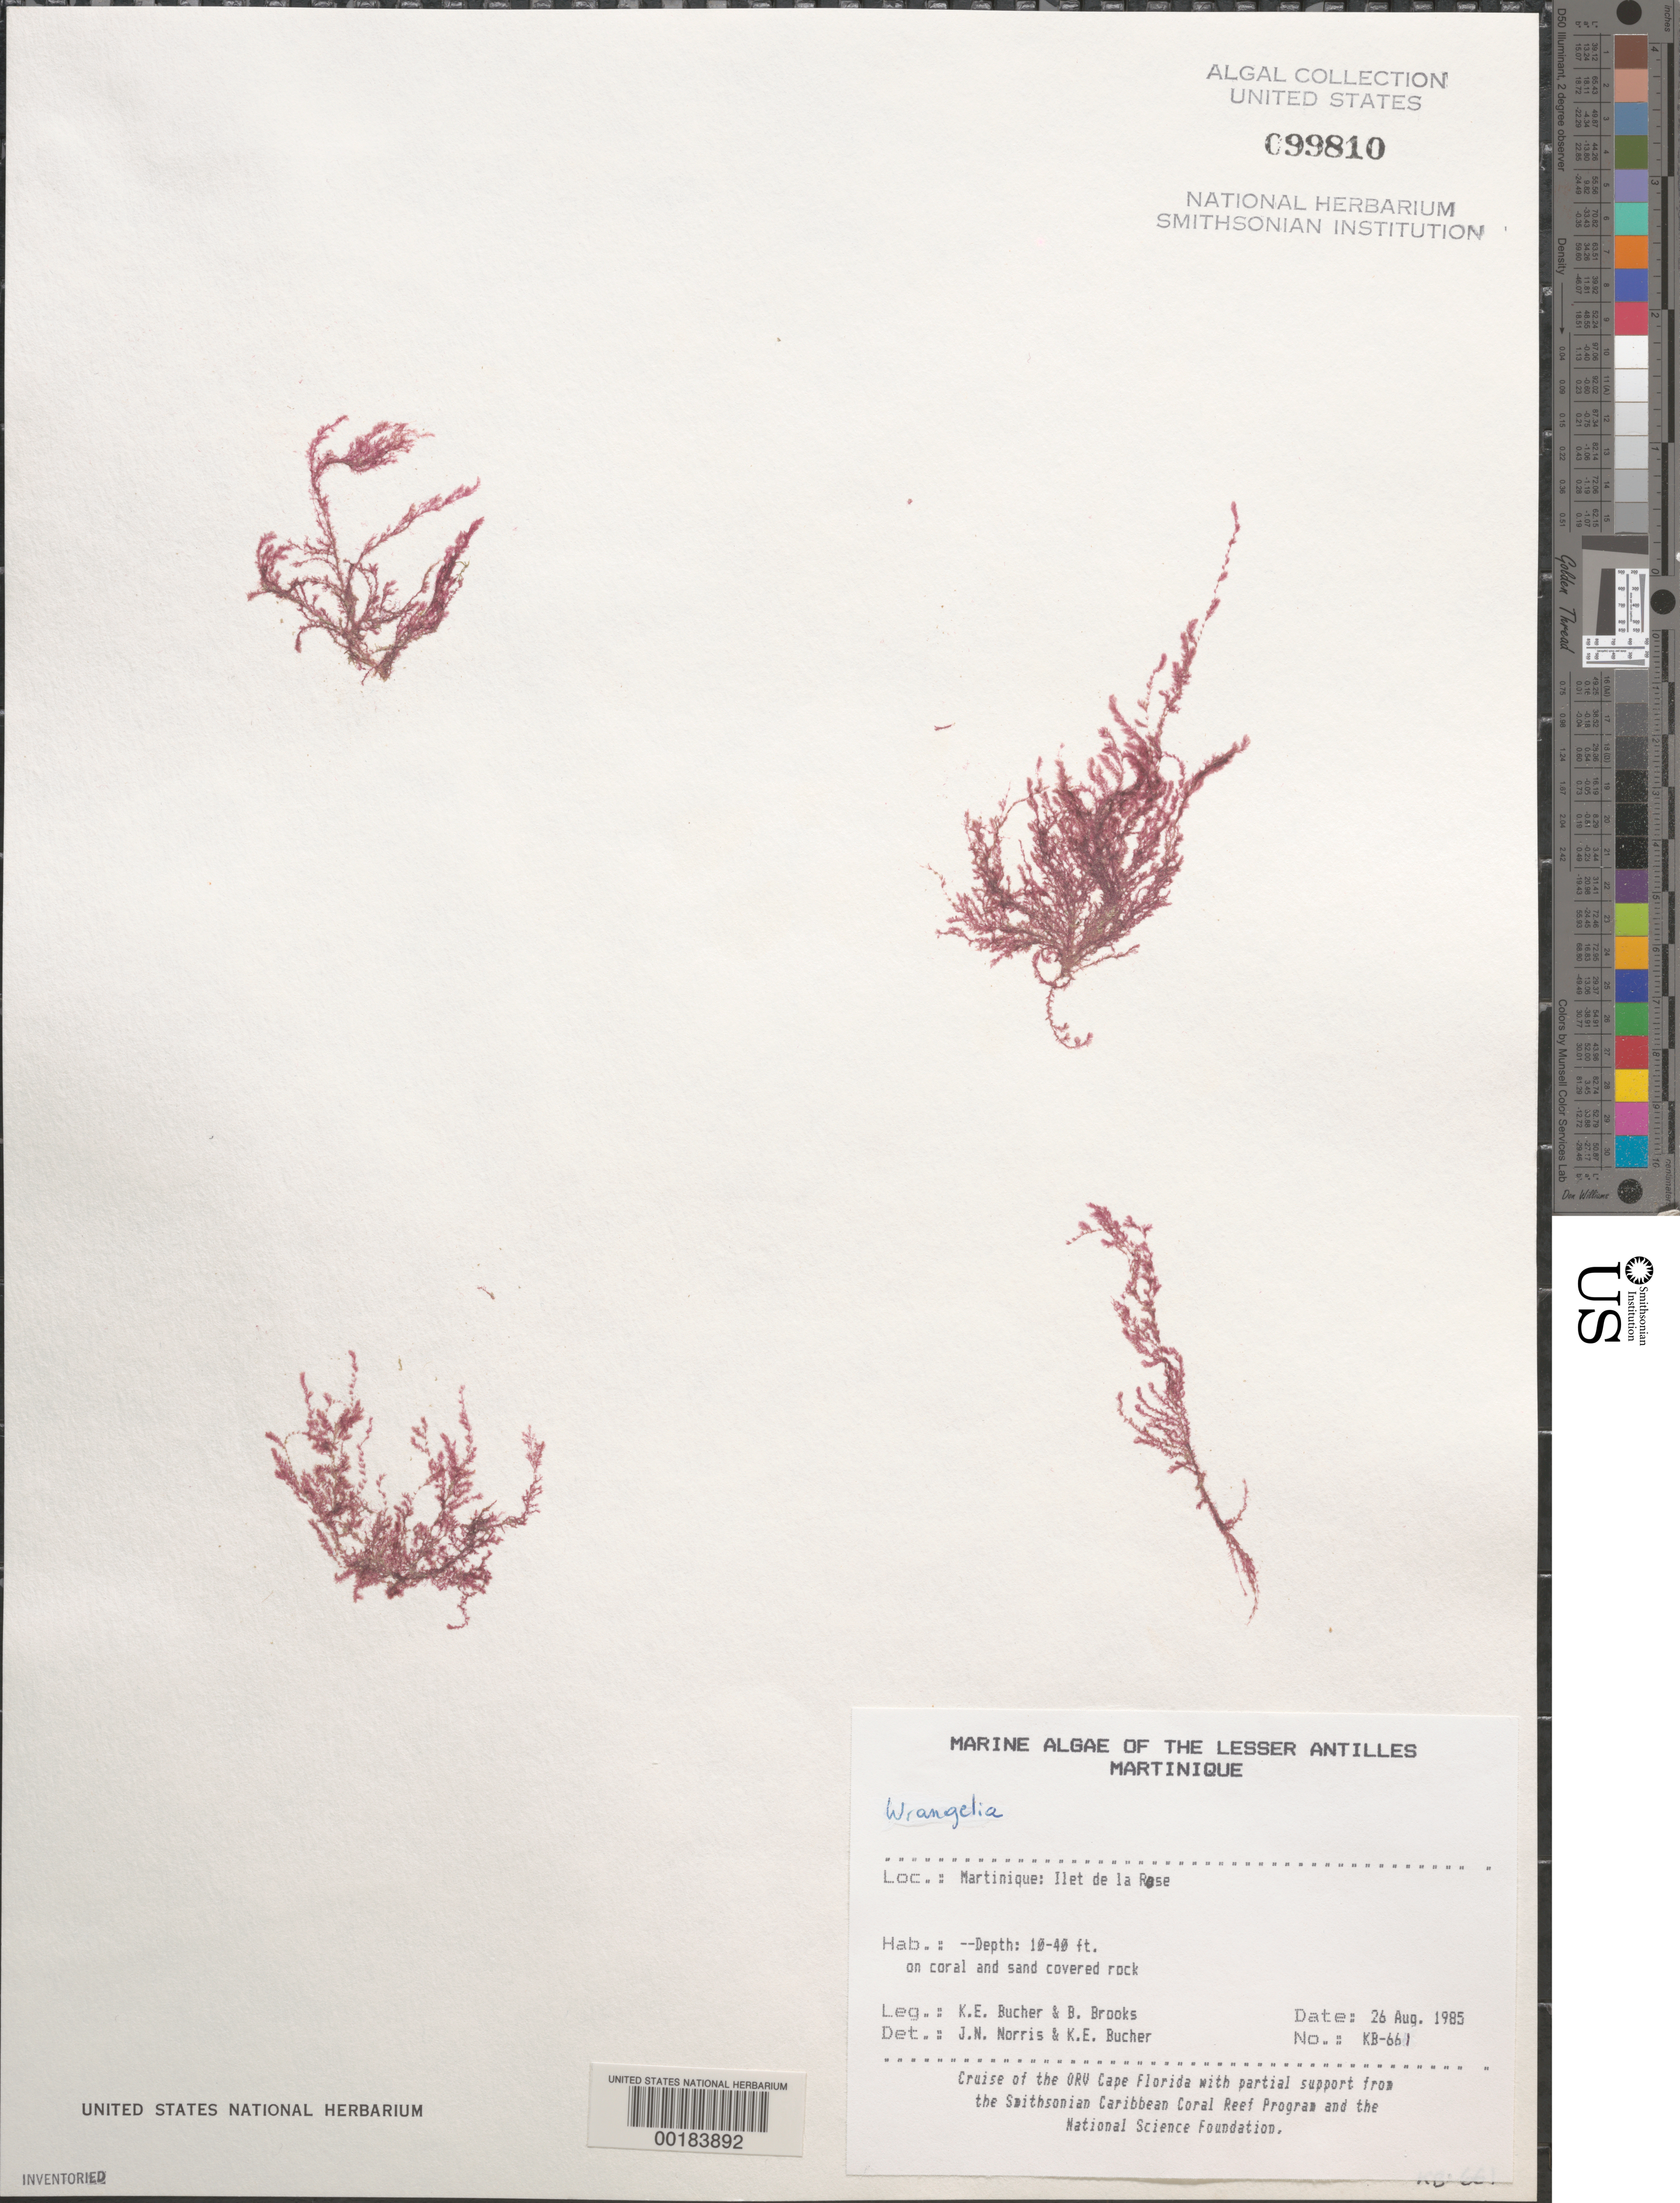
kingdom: Plantae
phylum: Rhodophyta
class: Florideophyceae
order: Ceramiales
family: Wrangeliaceae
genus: Wrangelia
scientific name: Wrangelia sp.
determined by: Norris, J. N.; Bucher, K. E.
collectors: K. E. Bucher & B. Brooks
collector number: Kb-661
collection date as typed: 26 Aug 1985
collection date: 1985-08-26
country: Martinique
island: Ilet de la Rose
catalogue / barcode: US 99810